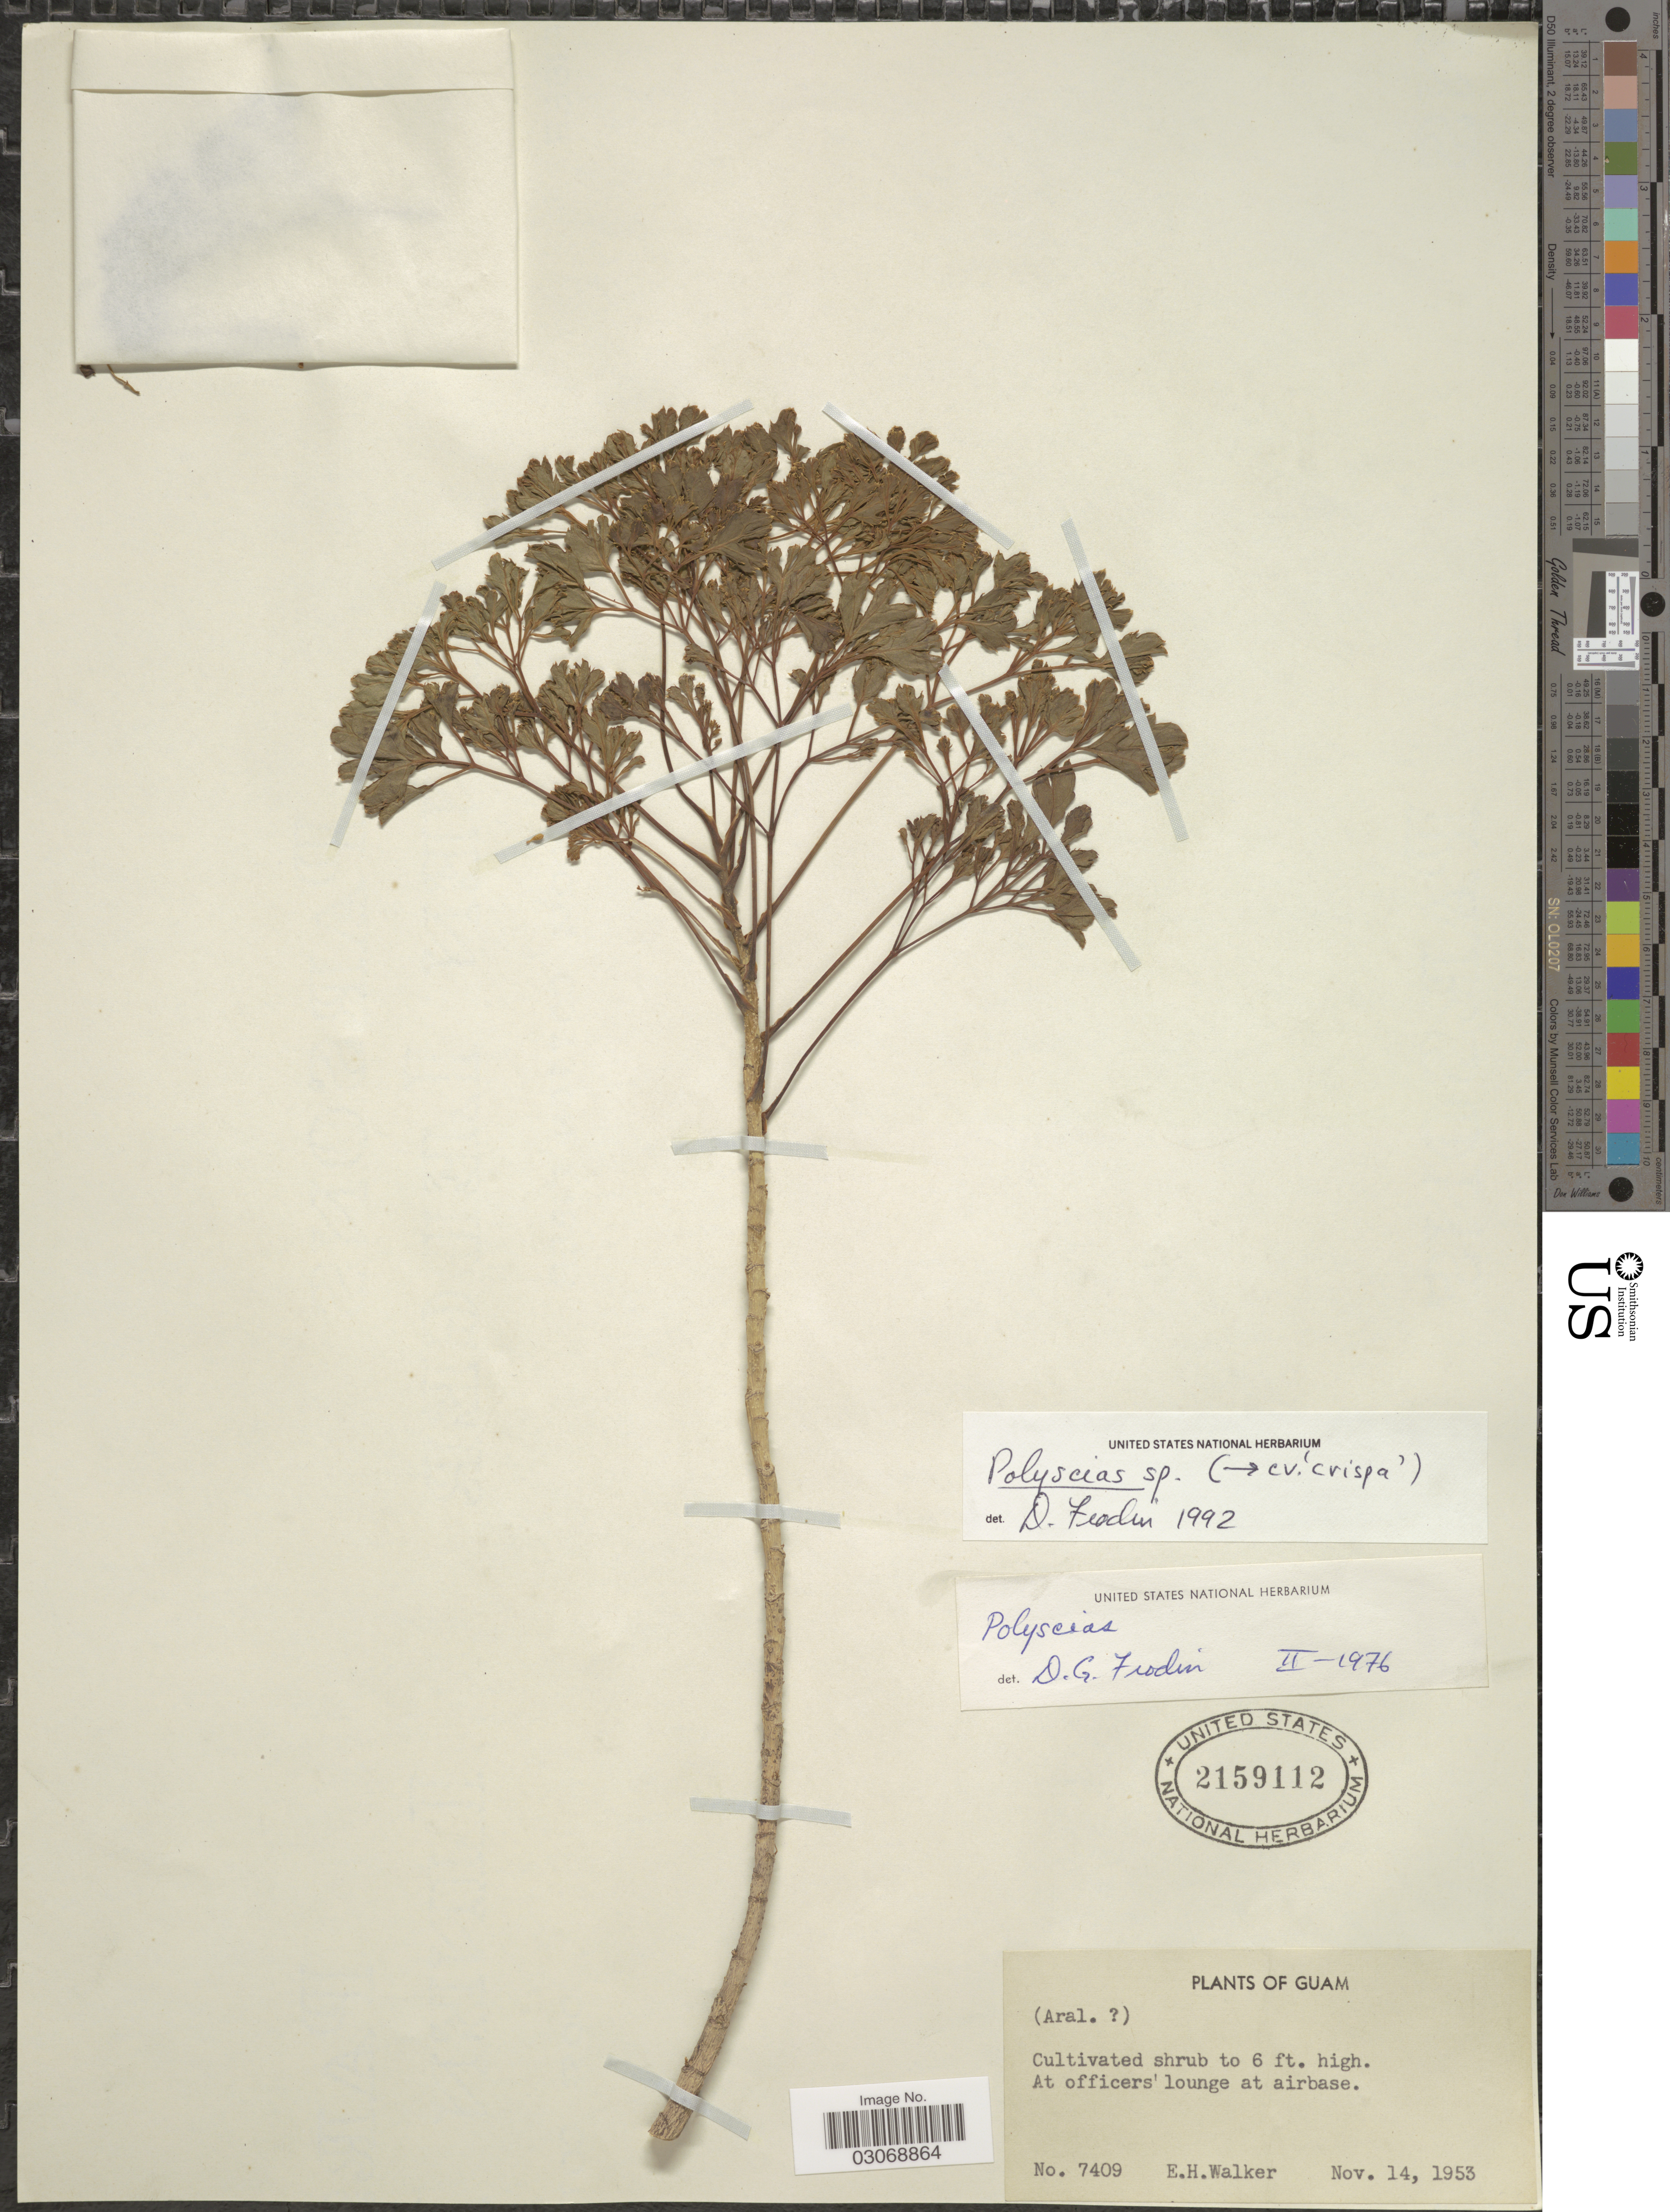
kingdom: Plantae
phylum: Tracheophyta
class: Magnoliopsida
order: Apiales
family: Araliaceae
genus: Polyscias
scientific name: Polyscias sp.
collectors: E. H. Walker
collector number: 7409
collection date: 1953-11-14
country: Guam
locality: At officers' lounge at airbase.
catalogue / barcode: US 2159112